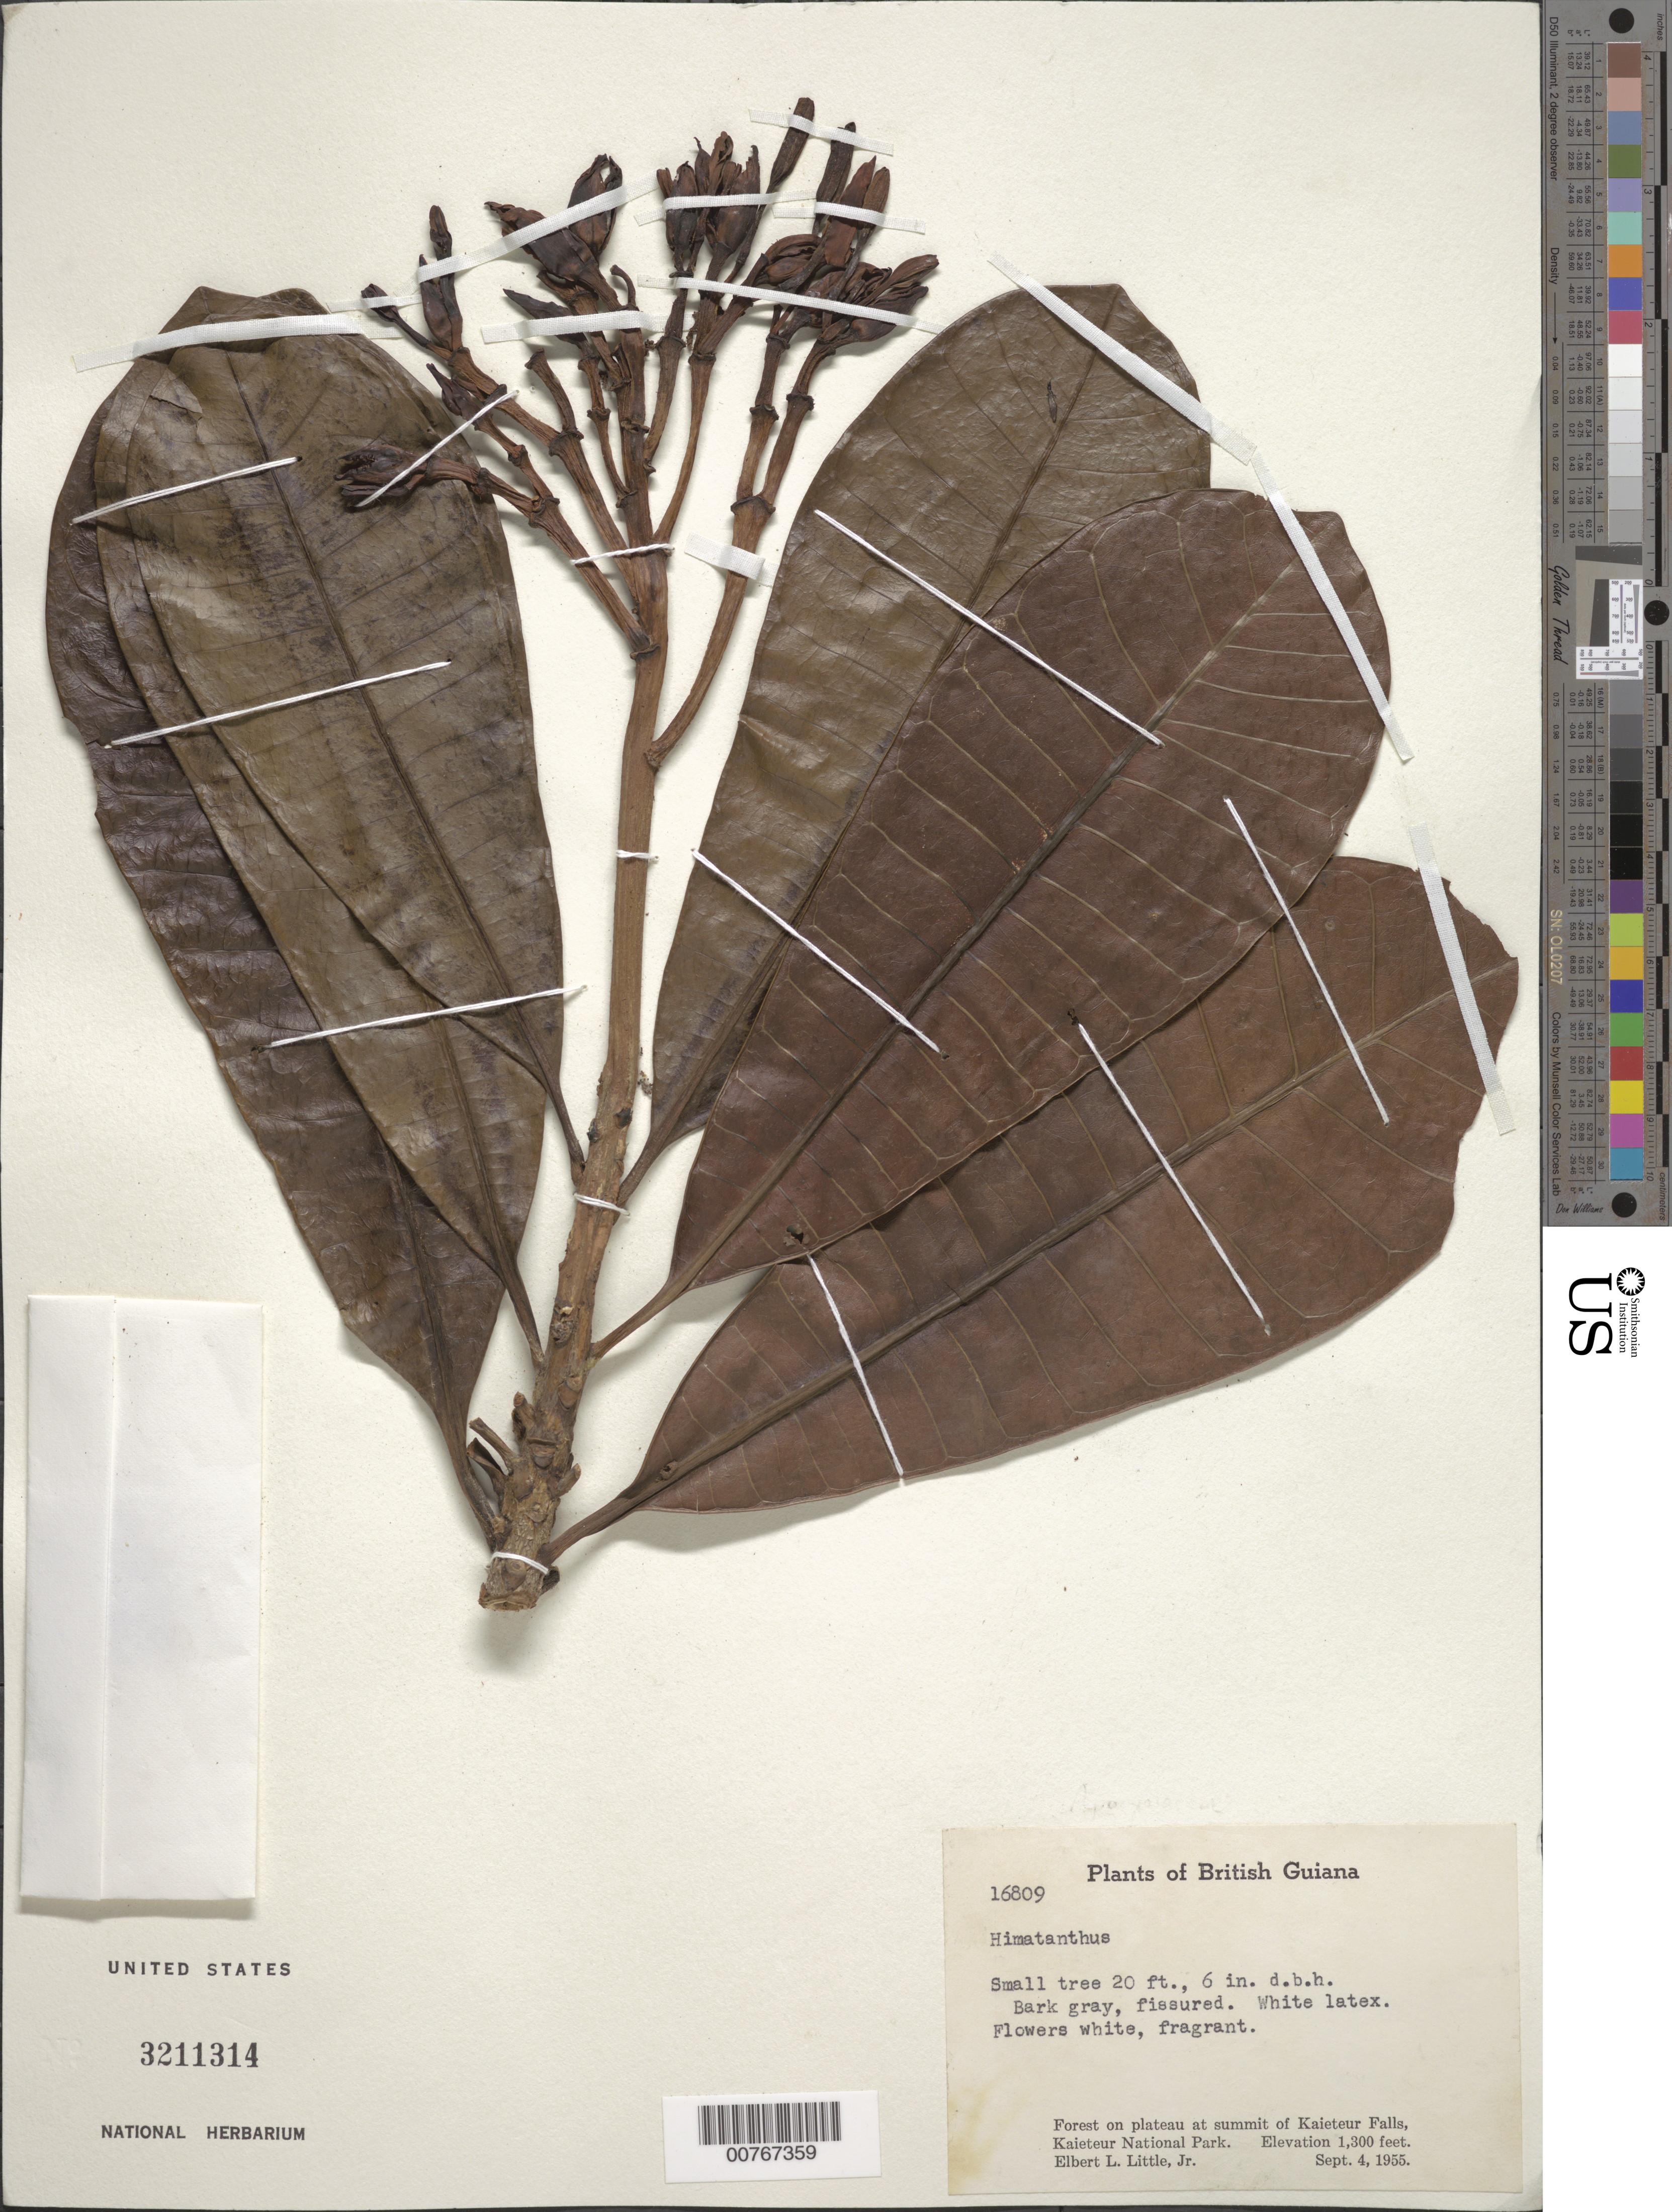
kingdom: Plantae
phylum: Tracheophyta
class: Magnoliopsida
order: Gentianales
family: Apocynaceae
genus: Himatanthus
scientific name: Himatanthus sp.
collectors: E. L. Little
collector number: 16809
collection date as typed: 4-Sep-55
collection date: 1955-09-04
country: Guyana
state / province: Potaro-Siparuni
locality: Kaieteur National Park, Kaieteur Falls, summit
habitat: Forest on plateu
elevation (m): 390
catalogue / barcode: US 3211314